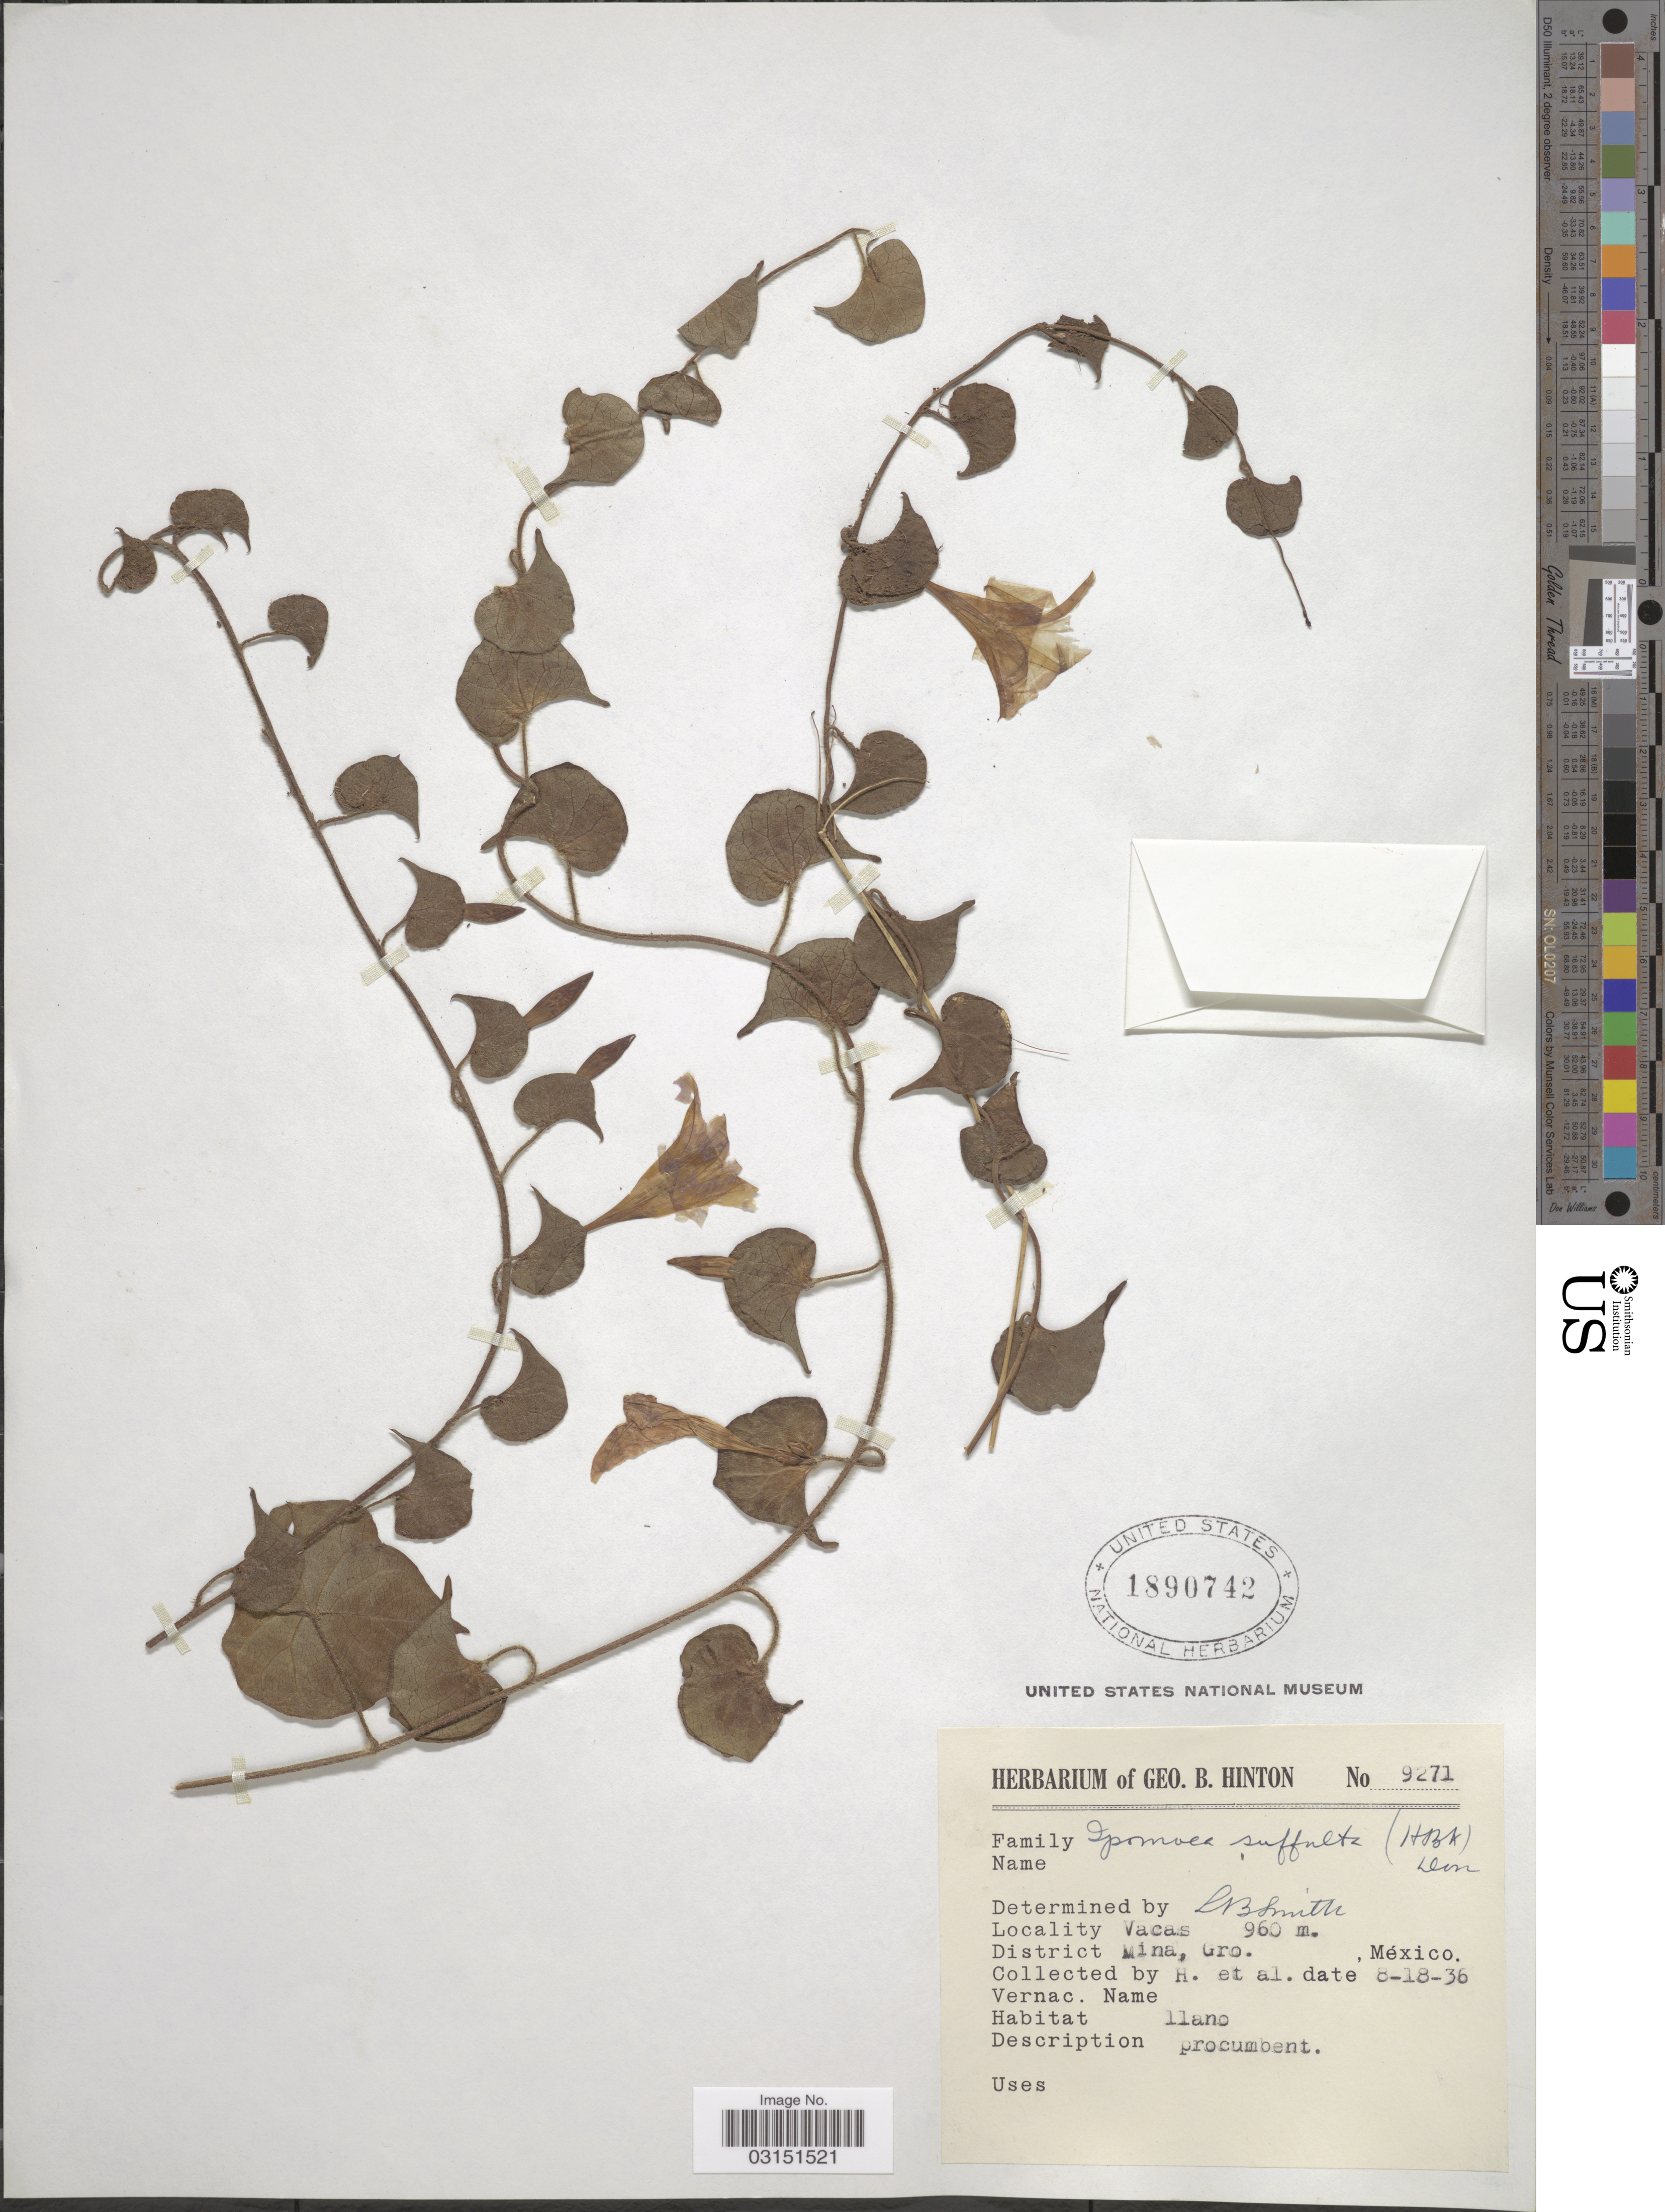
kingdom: Plantae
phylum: Tracheophyta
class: Magnoliopsida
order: Solanales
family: Convolvulaceae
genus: Ipomoea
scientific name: Ipomoea suffulta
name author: (Kunth) G. Don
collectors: G. B. Hinton & et al.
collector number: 9271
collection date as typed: Transcribed d/m/y: 18/8/36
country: Mexico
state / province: Guerrero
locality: Vacas. District Mina.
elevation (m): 960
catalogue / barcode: US 1890742